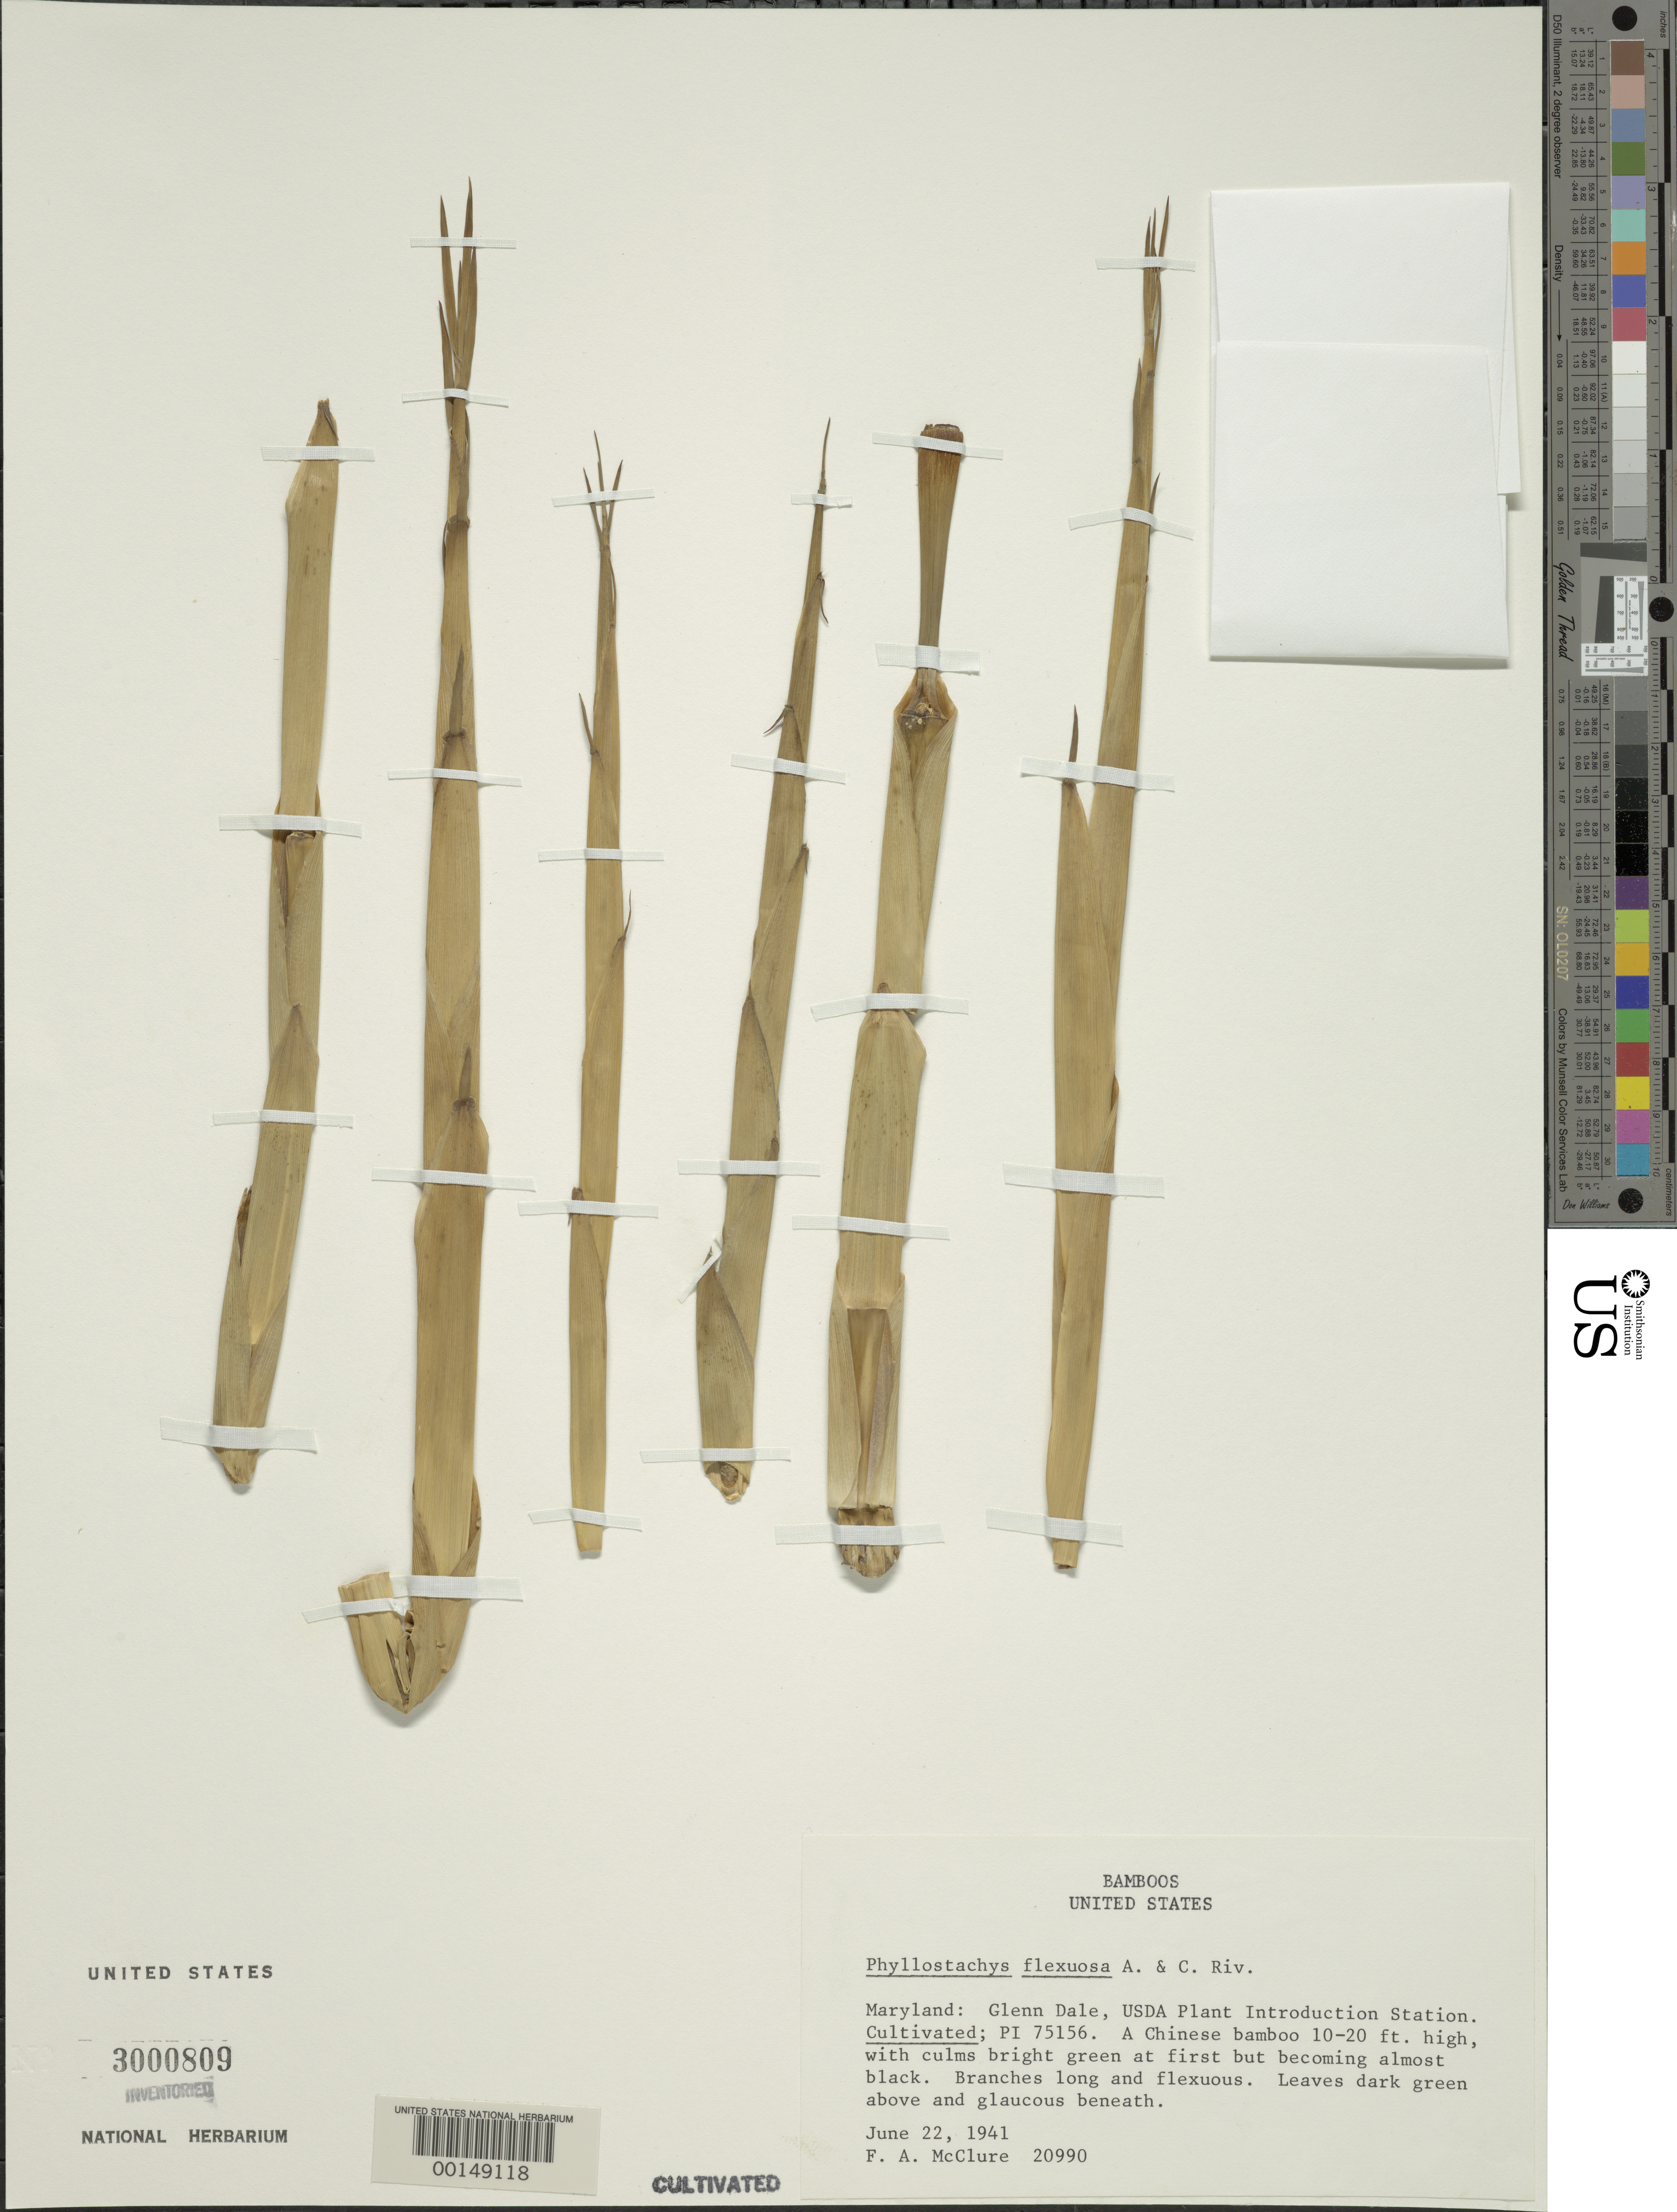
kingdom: Plantae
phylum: Tracheophyta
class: Liliopsida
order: Poales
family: Poaceae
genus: Phyllostachys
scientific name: Phyllostachys flexuosa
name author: Rivière & C. Rivière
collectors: F. A. McClure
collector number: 20990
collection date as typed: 22 Jun 1941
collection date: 1941-06-22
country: United States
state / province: Maryland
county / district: Prince George's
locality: Glenn dale usda p.i. garden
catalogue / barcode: US 3000809